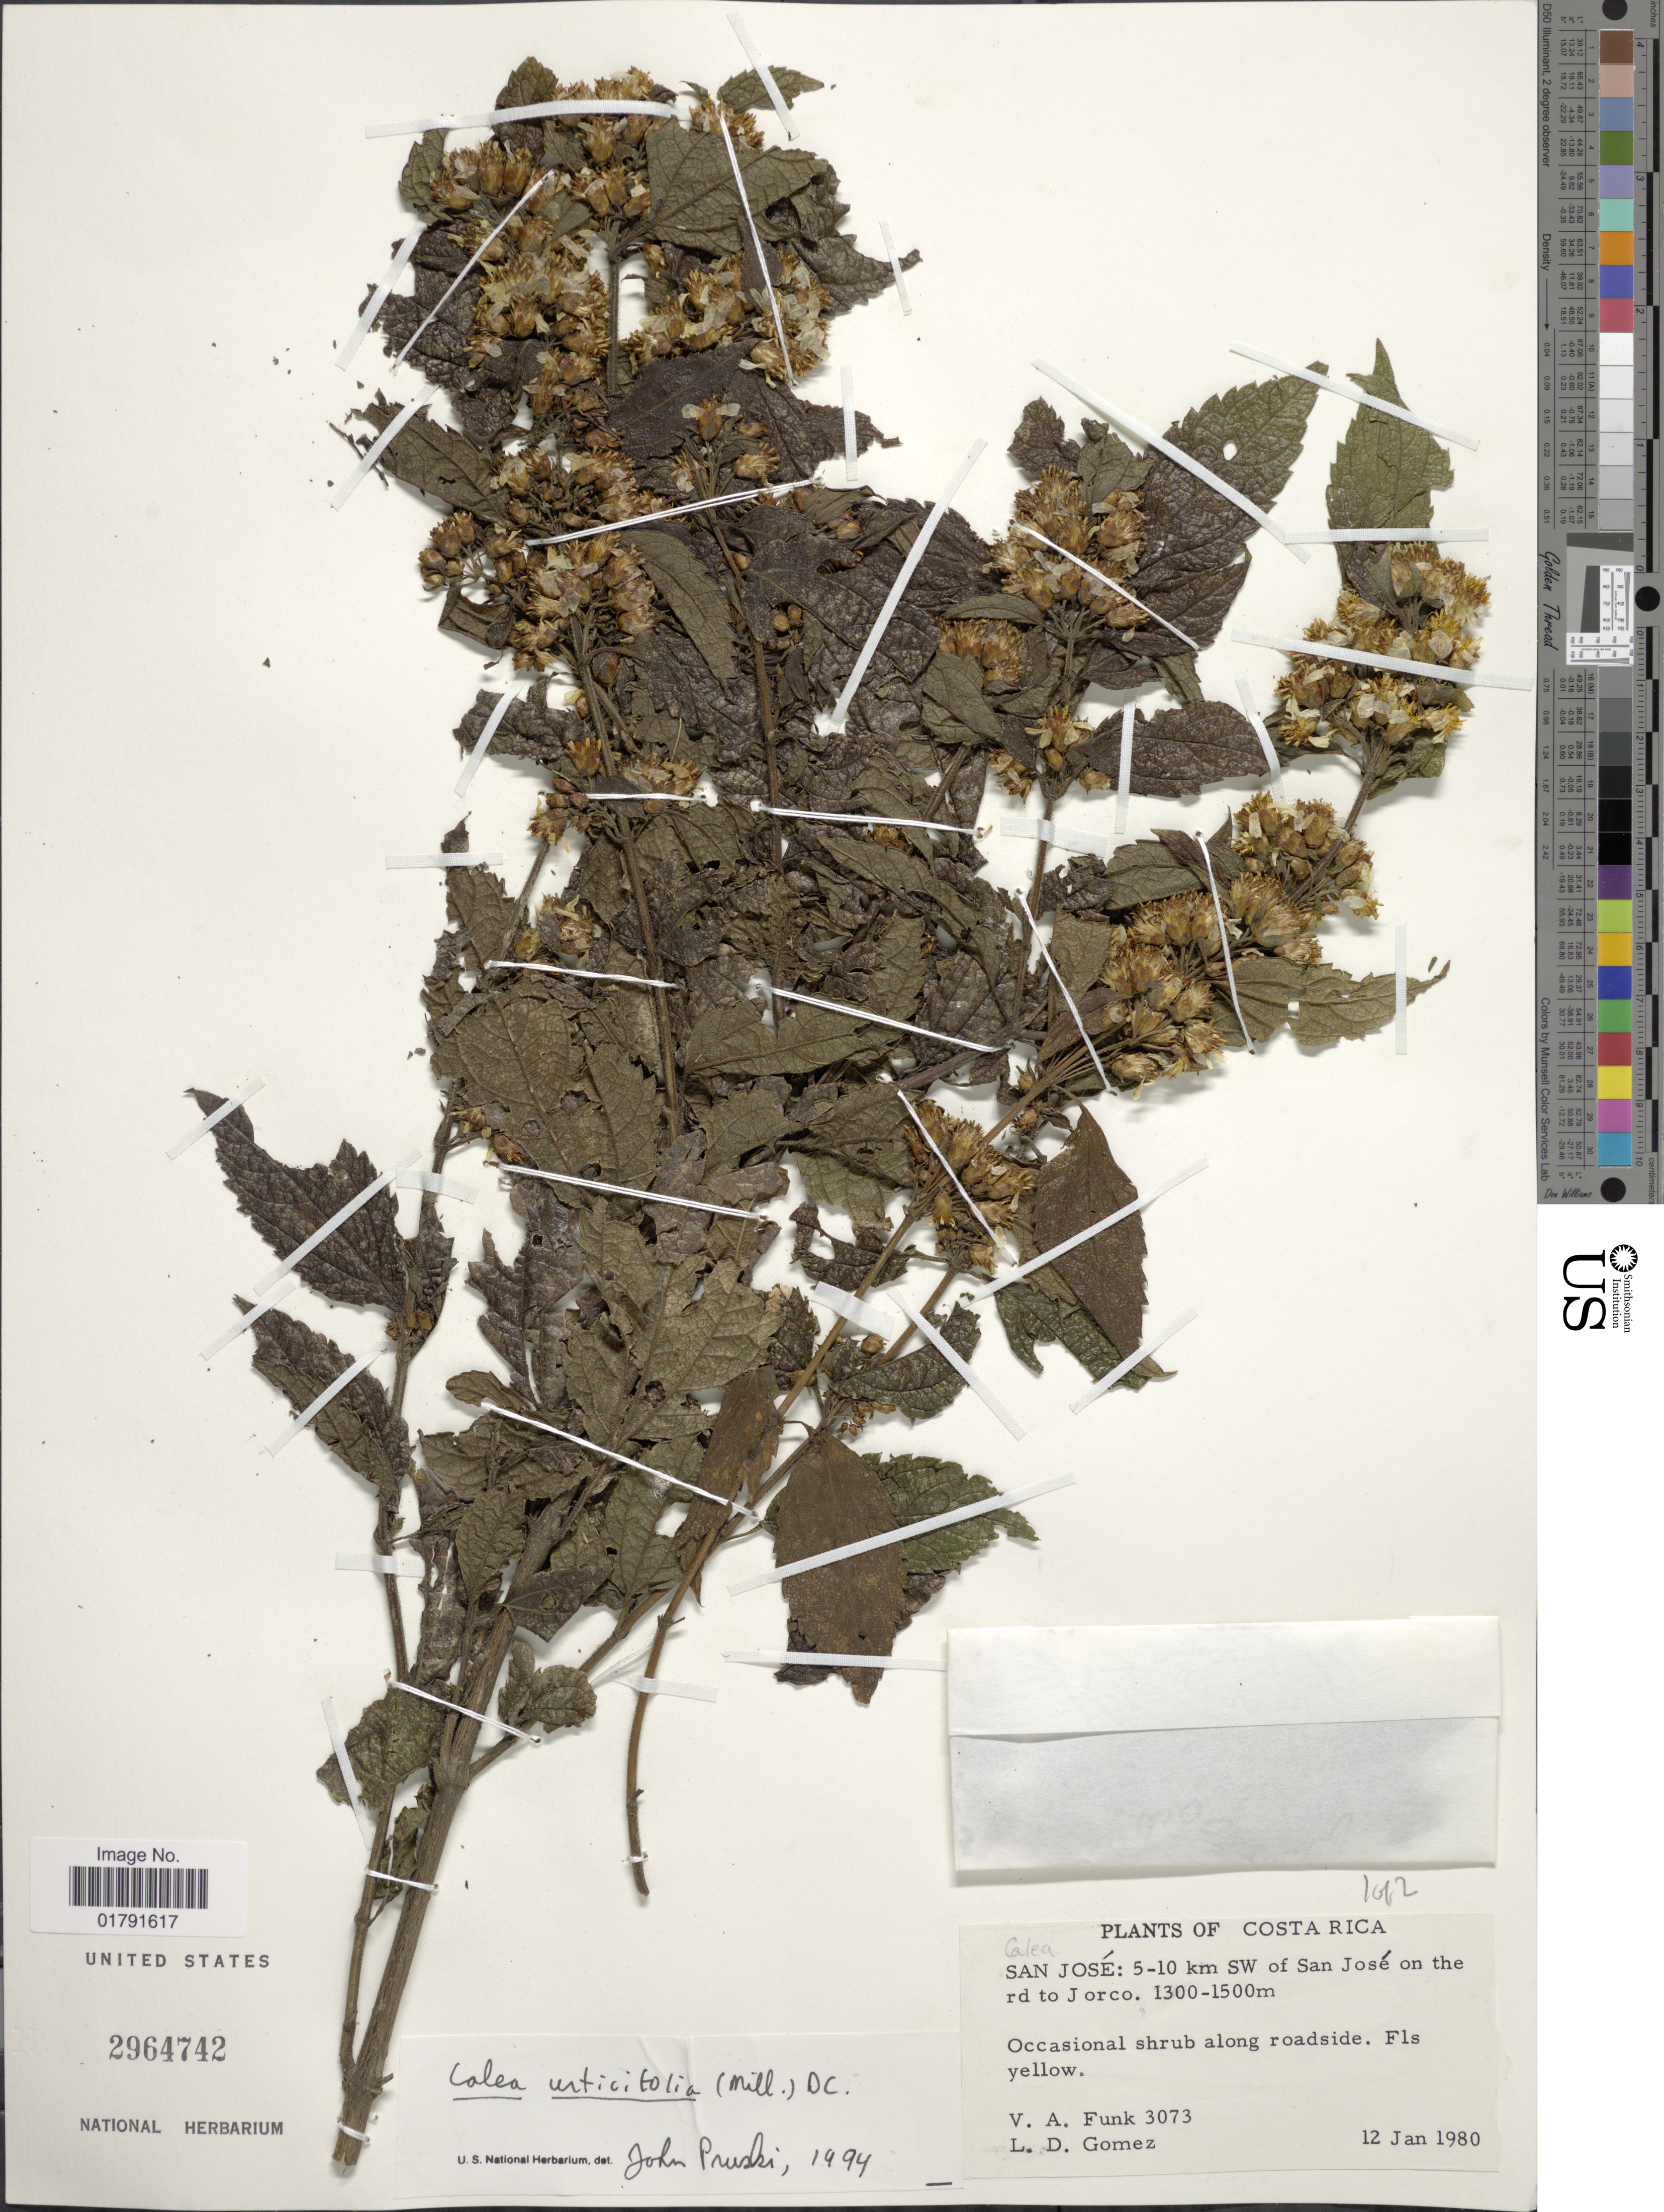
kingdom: Plantae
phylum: Tracheophyta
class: Magnoliopsida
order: Asterales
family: Asteraceae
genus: Calea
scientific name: Calea urticifolia var. urticifolia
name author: (Mill.) DC.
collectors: V. Funk & L. D. Gómez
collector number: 3073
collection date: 1980-01-12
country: Costa Rica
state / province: San José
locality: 5-10 km SW of San José on the rd to Jorco, occasional shrub along roadside.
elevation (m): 1300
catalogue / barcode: US 2964742